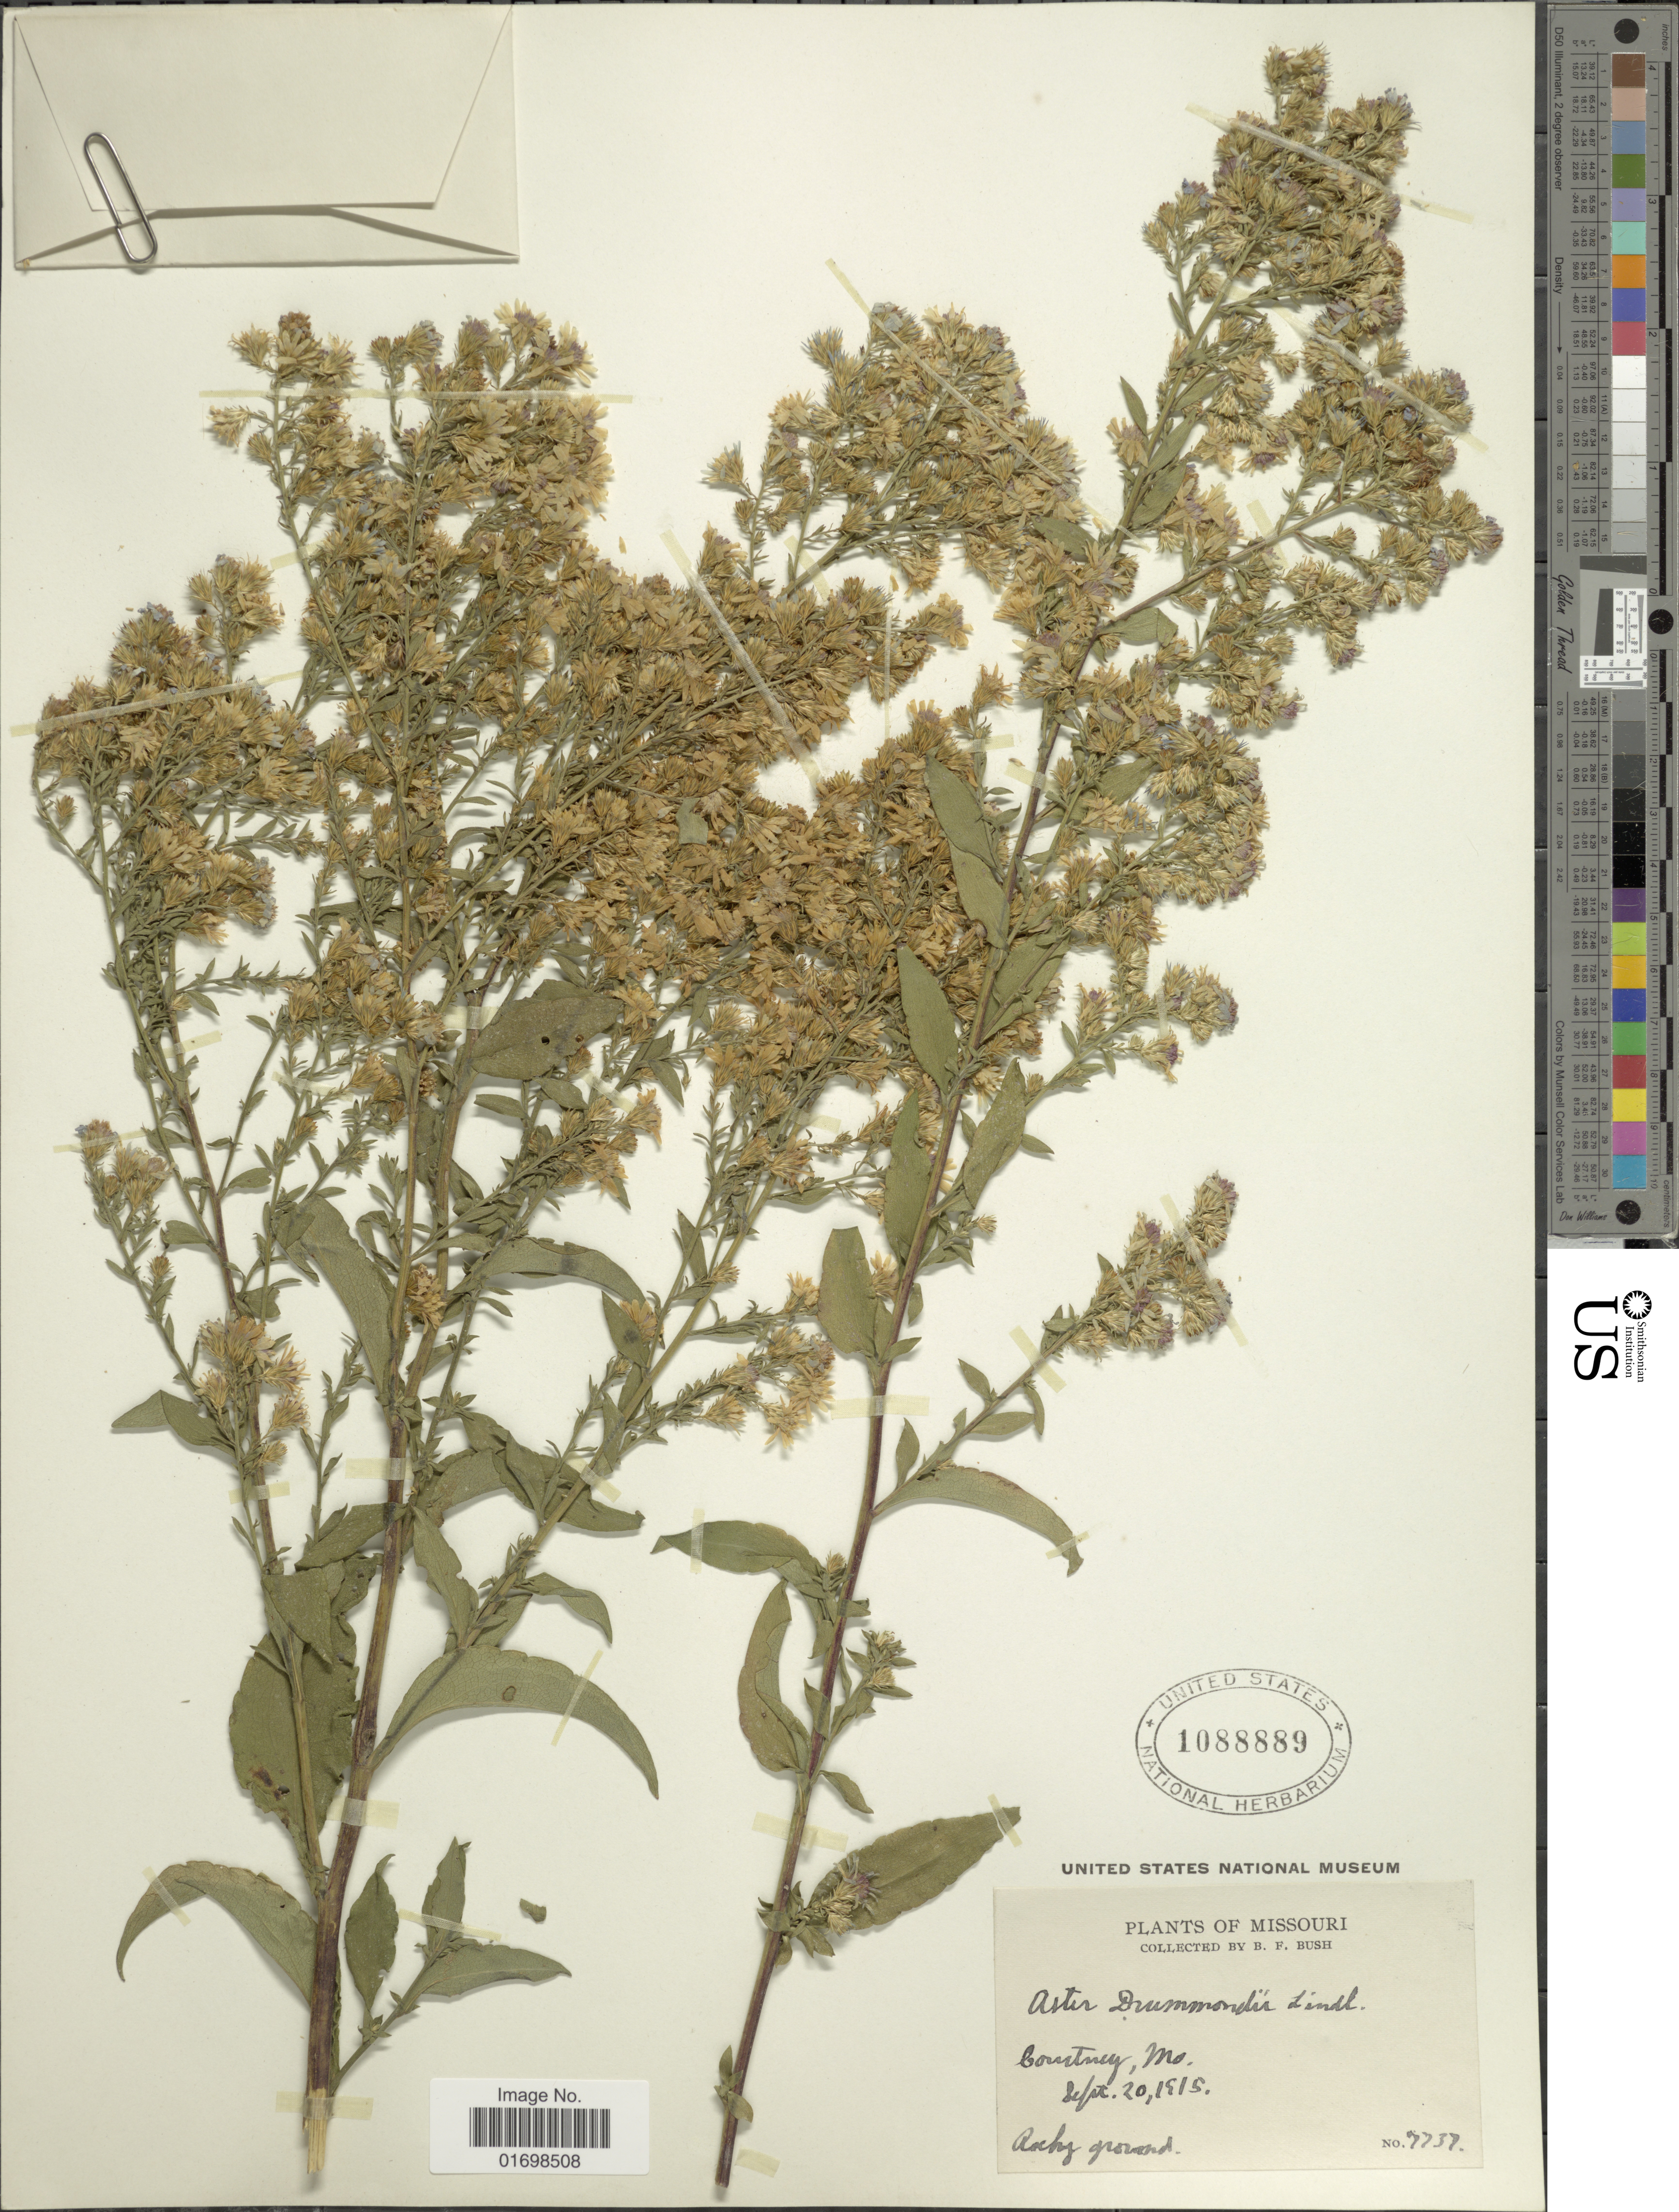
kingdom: Plantae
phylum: Tracheophyta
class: Magnoliopsida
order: Asterales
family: Asteraceae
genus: Symphyotrichum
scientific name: Symphyotrichum drummondii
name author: (Lindl.) G.L. Nesom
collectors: B. F. Bush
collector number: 7737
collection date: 1915-09-20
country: United States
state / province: Missouri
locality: Courtney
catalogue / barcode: US 1088889